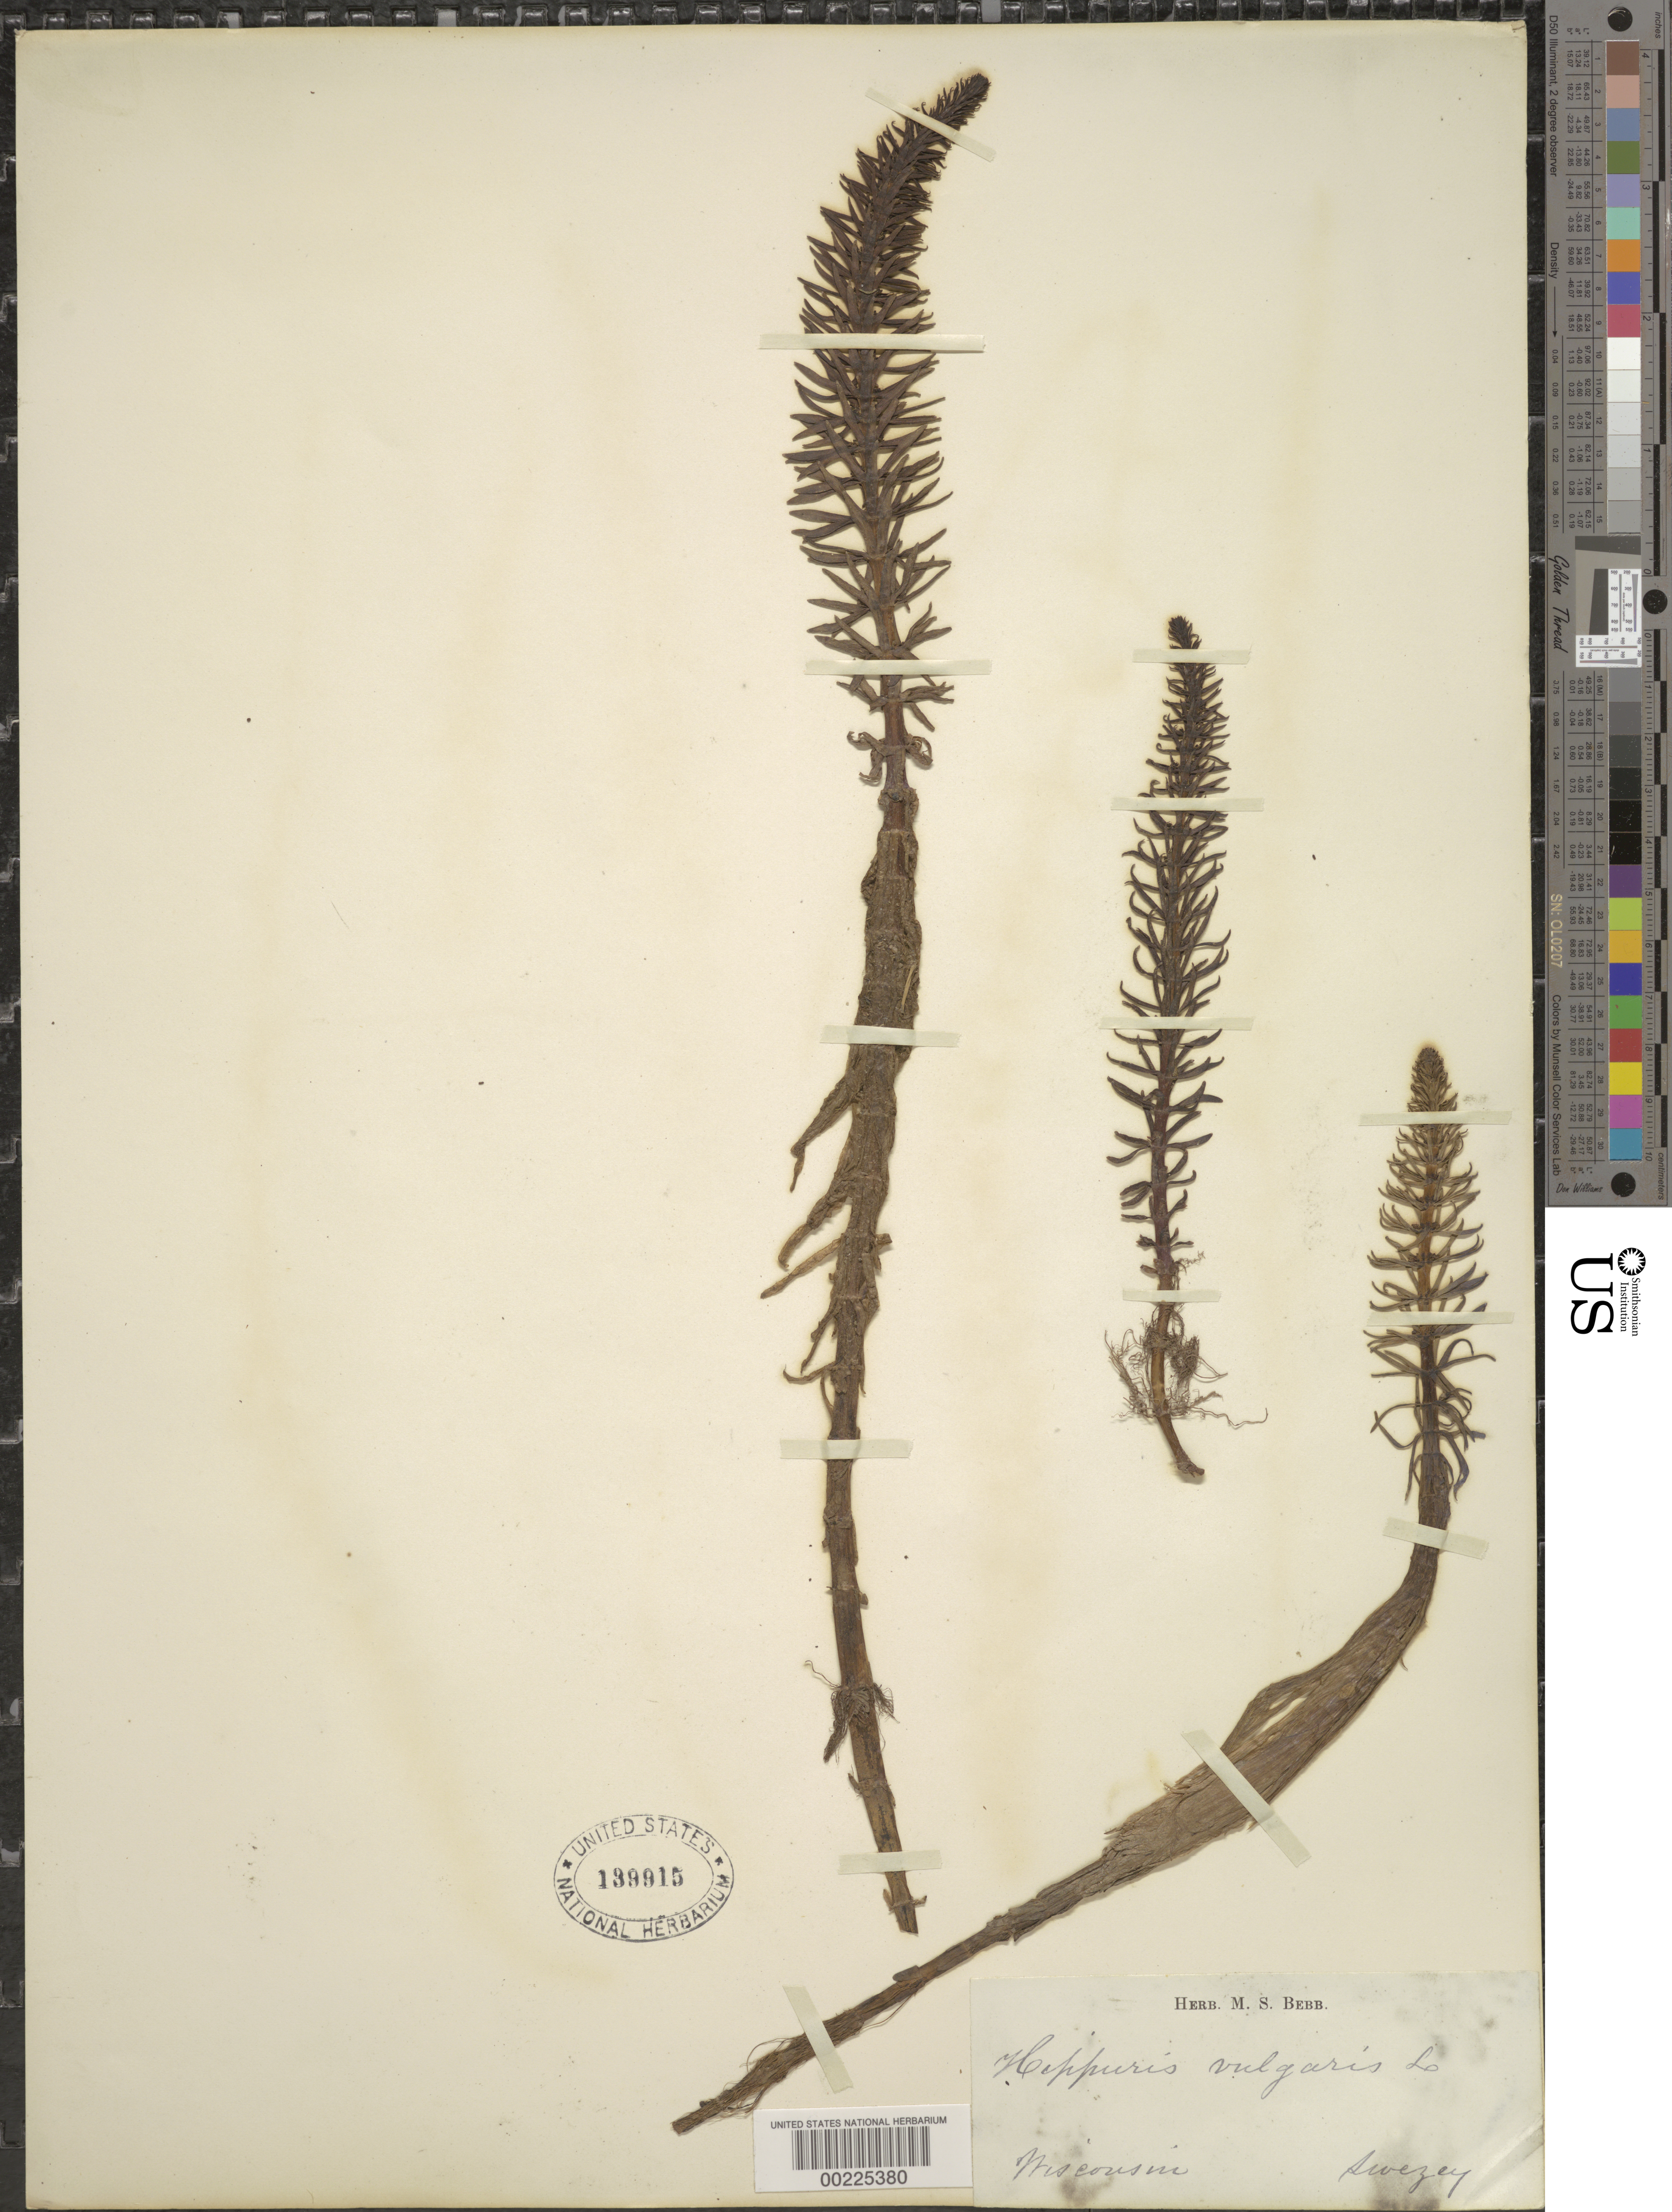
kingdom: Plantae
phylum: Tracheophyta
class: Magnoliopsida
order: Lamiales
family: Plantaginaceae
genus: Hippuris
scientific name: Hippuris tetraphylla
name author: L. f.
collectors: G. D. Swezey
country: United States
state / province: Wisconsin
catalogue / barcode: US 139915